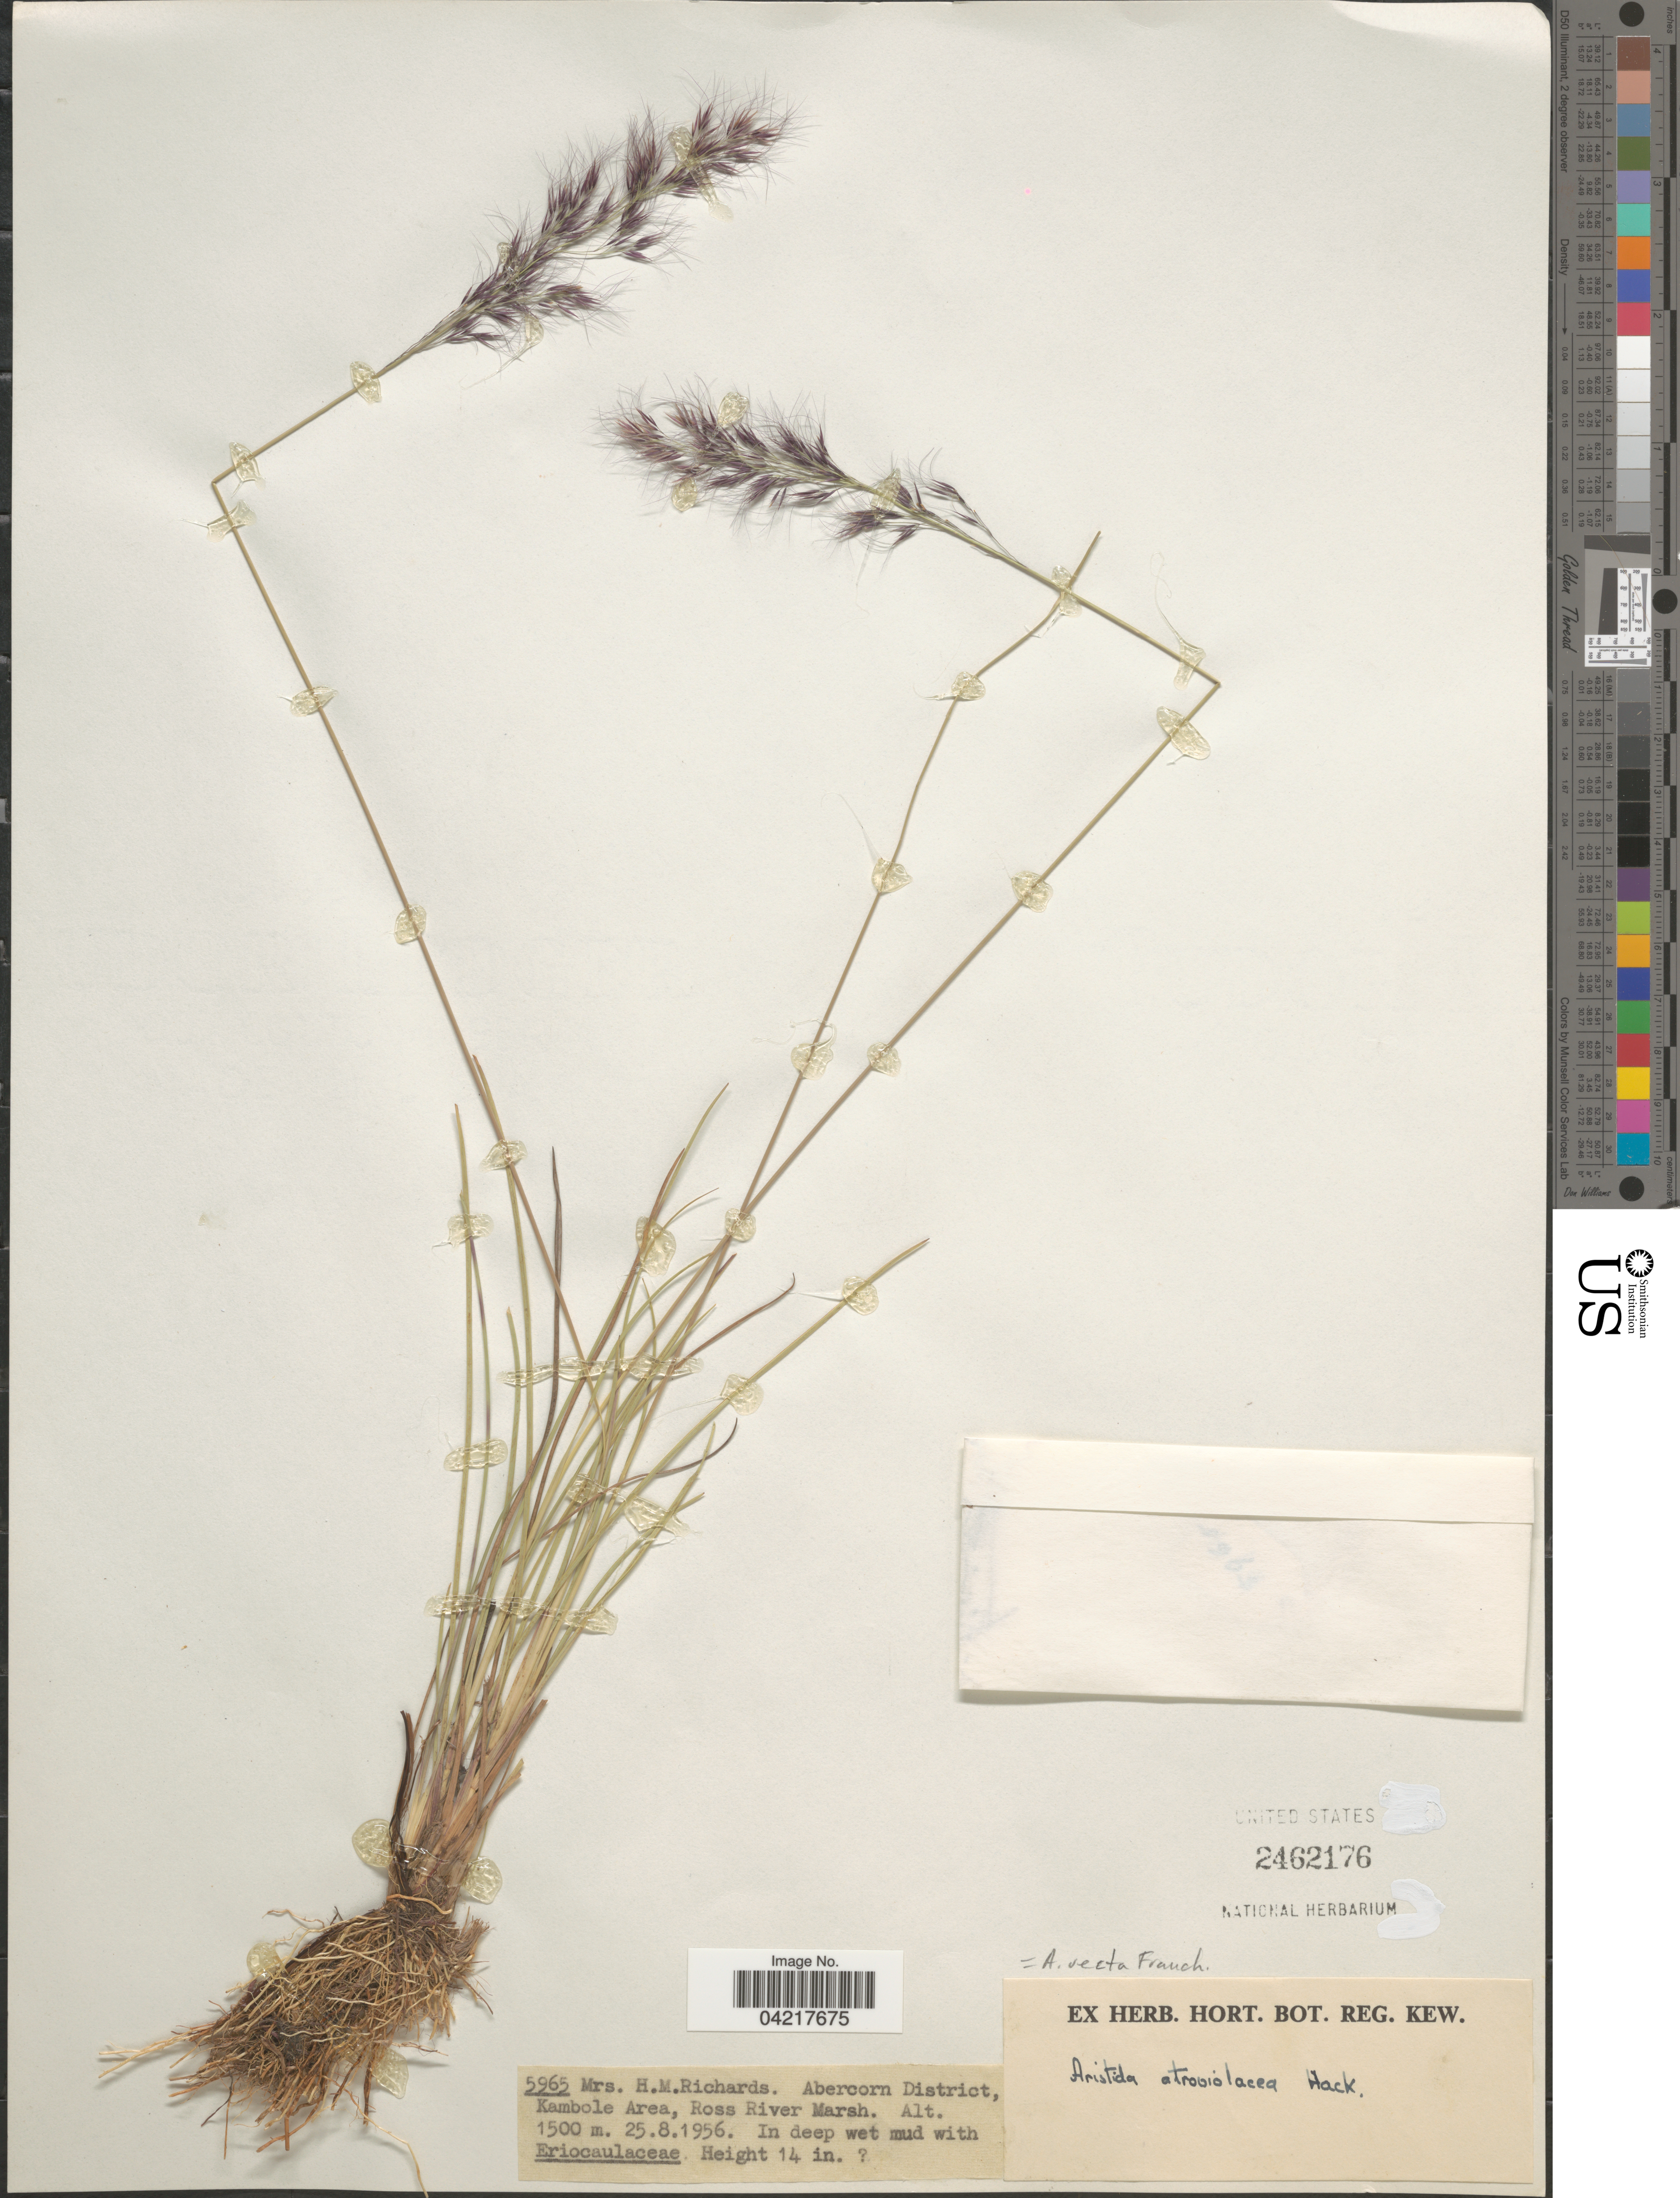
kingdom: Plantae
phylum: Tracheophyta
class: Liliopsida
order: Poales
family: Poaceae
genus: Aristida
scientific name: Aristida recta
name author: Franch.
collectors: H. Richards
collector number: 5965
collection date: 1956-08-25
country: Zambia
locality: Abercorn District, Kambole Area, Ross River Marsh.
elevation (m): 1500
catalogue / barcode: US 2462176